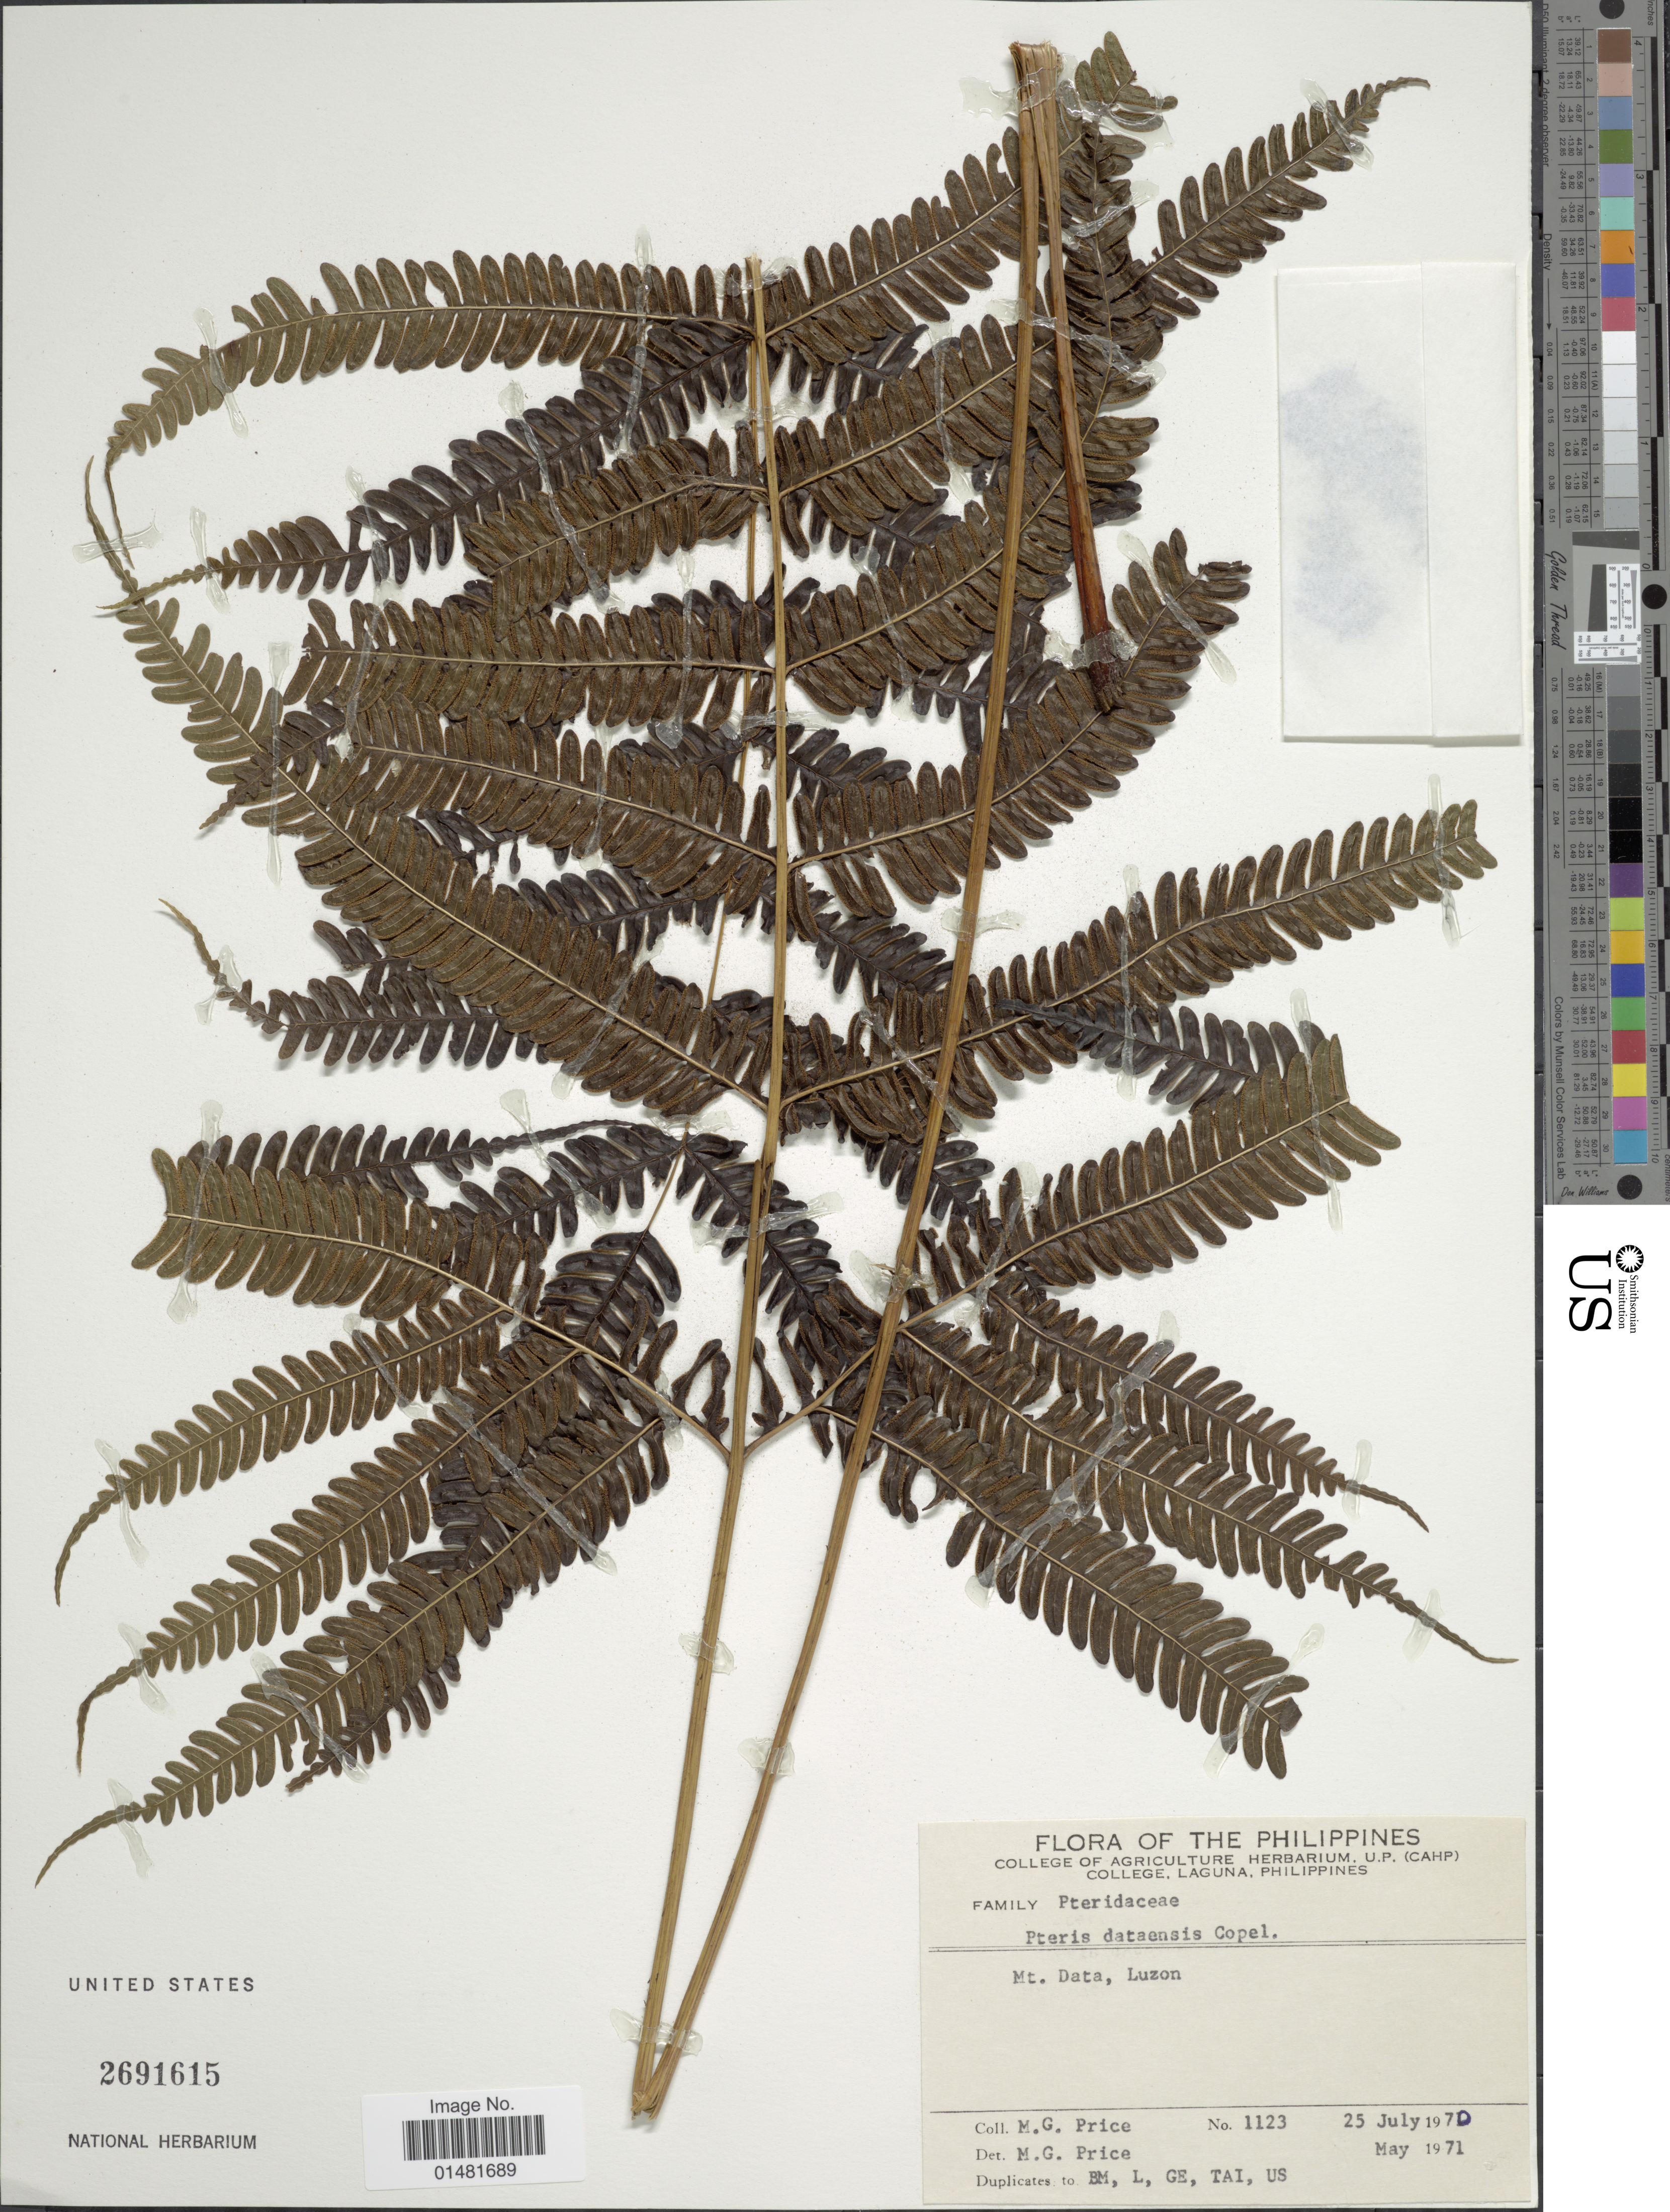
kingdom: Plantae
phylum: Tracheophyta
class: Polypodiopsida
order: Polypodiales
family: Pteridaceae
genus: Pteris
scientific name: Pteris glaucovirens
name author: Goldm.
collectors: M. G. Price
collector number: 1123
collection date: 1970-07-25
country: Philippines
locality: Mt. Data, Luzon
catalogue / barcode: US 2691615